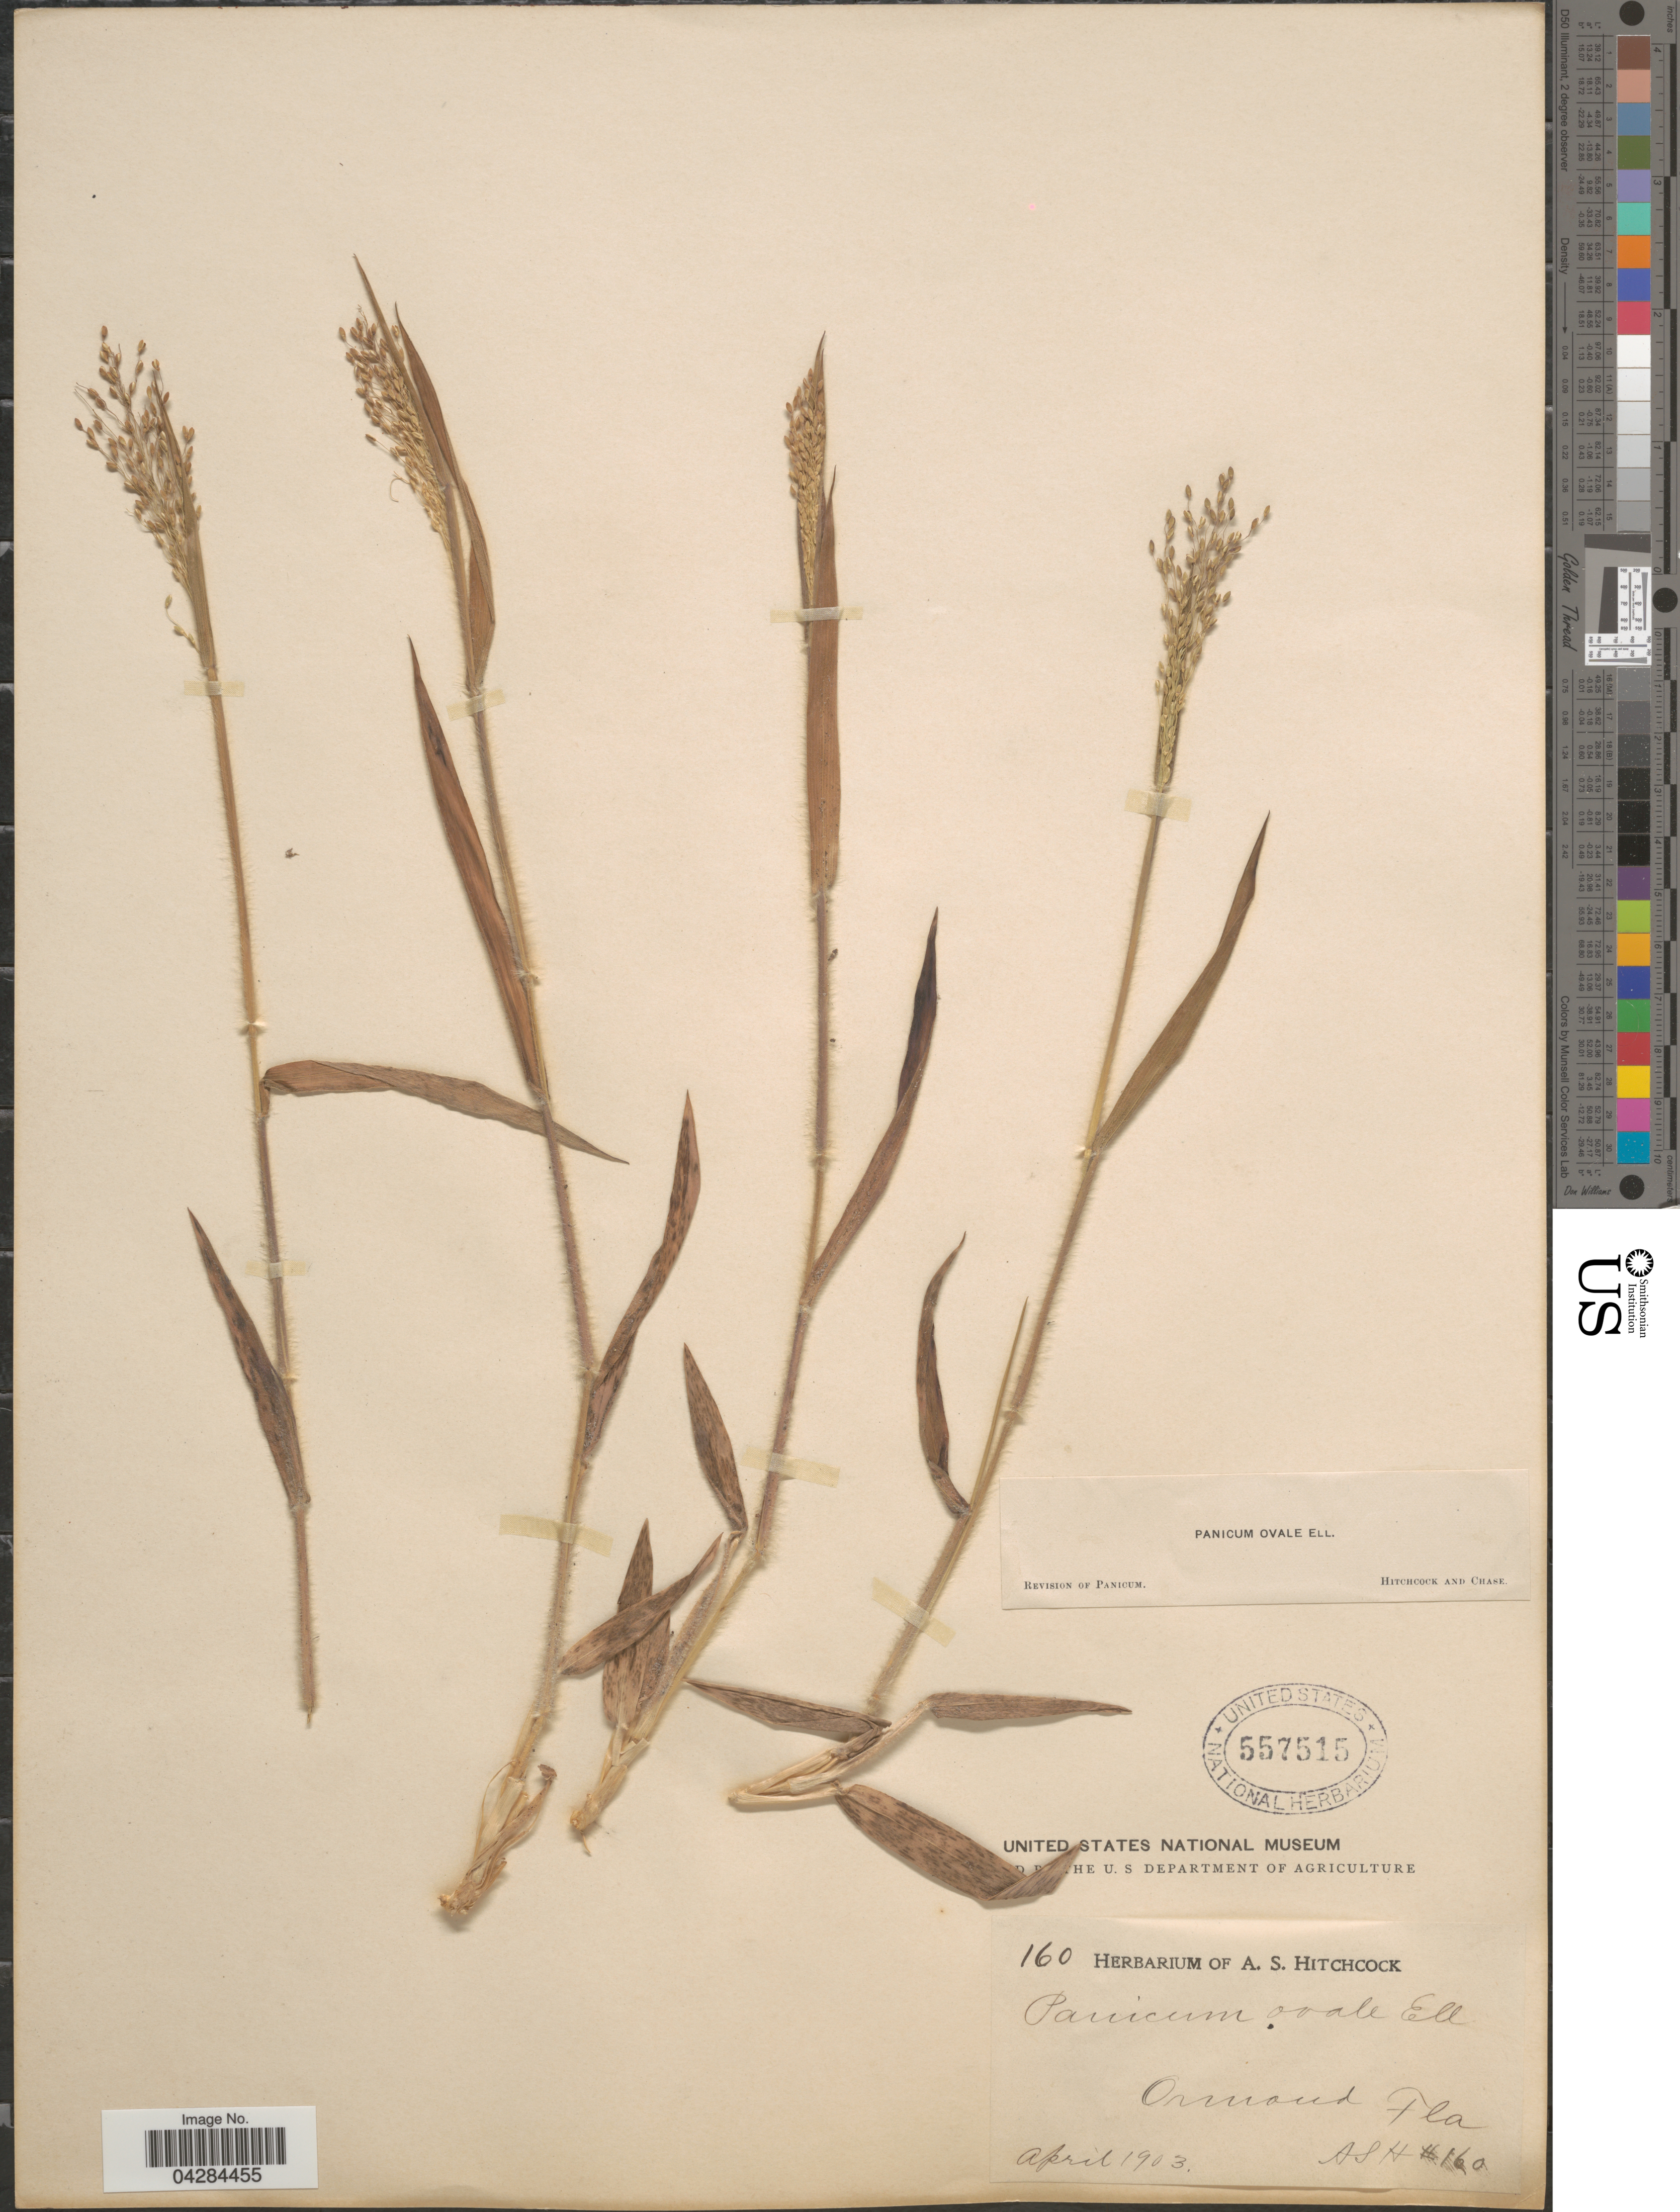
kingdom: Plantae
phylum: Tracheophyta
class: Liliopsida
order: Poales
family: Poaceae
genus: Dichanthelium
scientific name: Dichanthelium ovale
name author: (Elliott) Gould & C.A. Clark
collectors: A. S. Hitchcock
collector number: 160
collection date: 1903-04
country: United States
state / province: Florida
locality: Ormond.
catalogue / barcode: US 557515